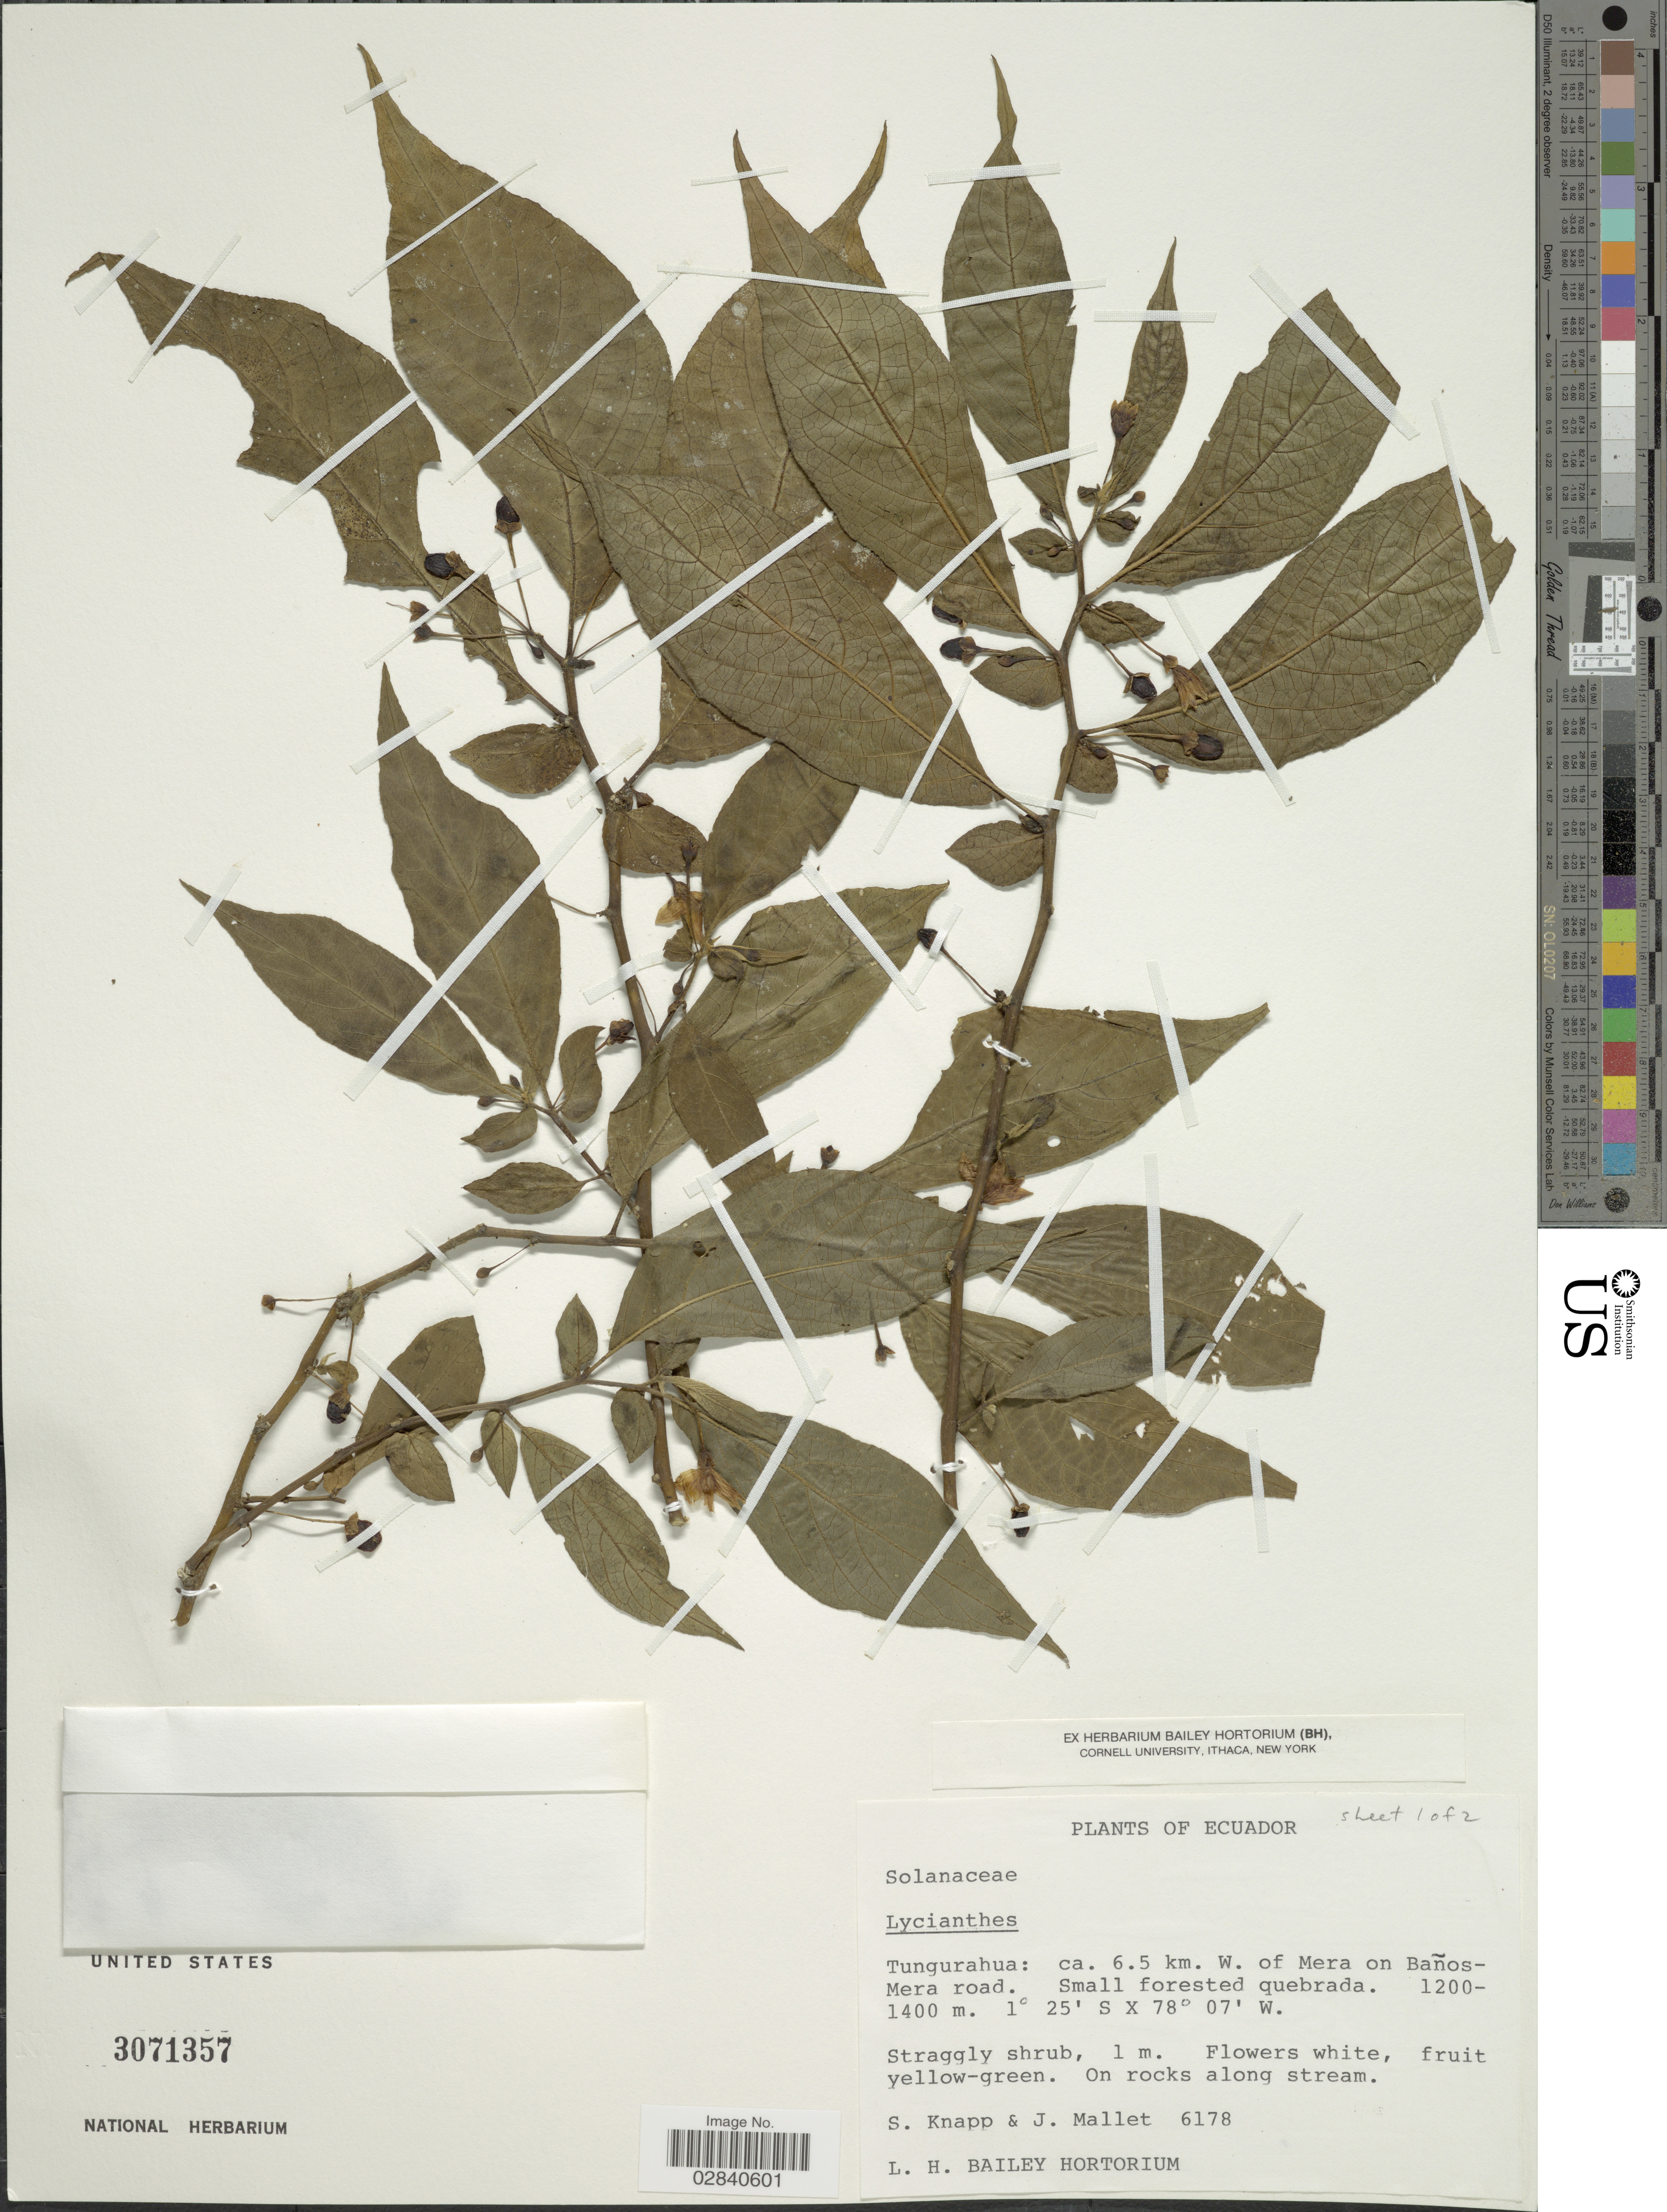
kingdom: Plantae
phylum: Tracheophyta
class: Magnoliopsida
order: Solanales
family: Solanaceae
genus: Lycianthes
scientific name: Lycianthes sp.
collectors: S. Knapp & J. Mallet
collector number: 6178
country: Ecuador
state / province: Tungurahua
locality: Tungurahua: ca. 6.5 km. W. of Mera on Baños-Mera road.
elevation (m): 1200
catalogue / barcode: US 3071357